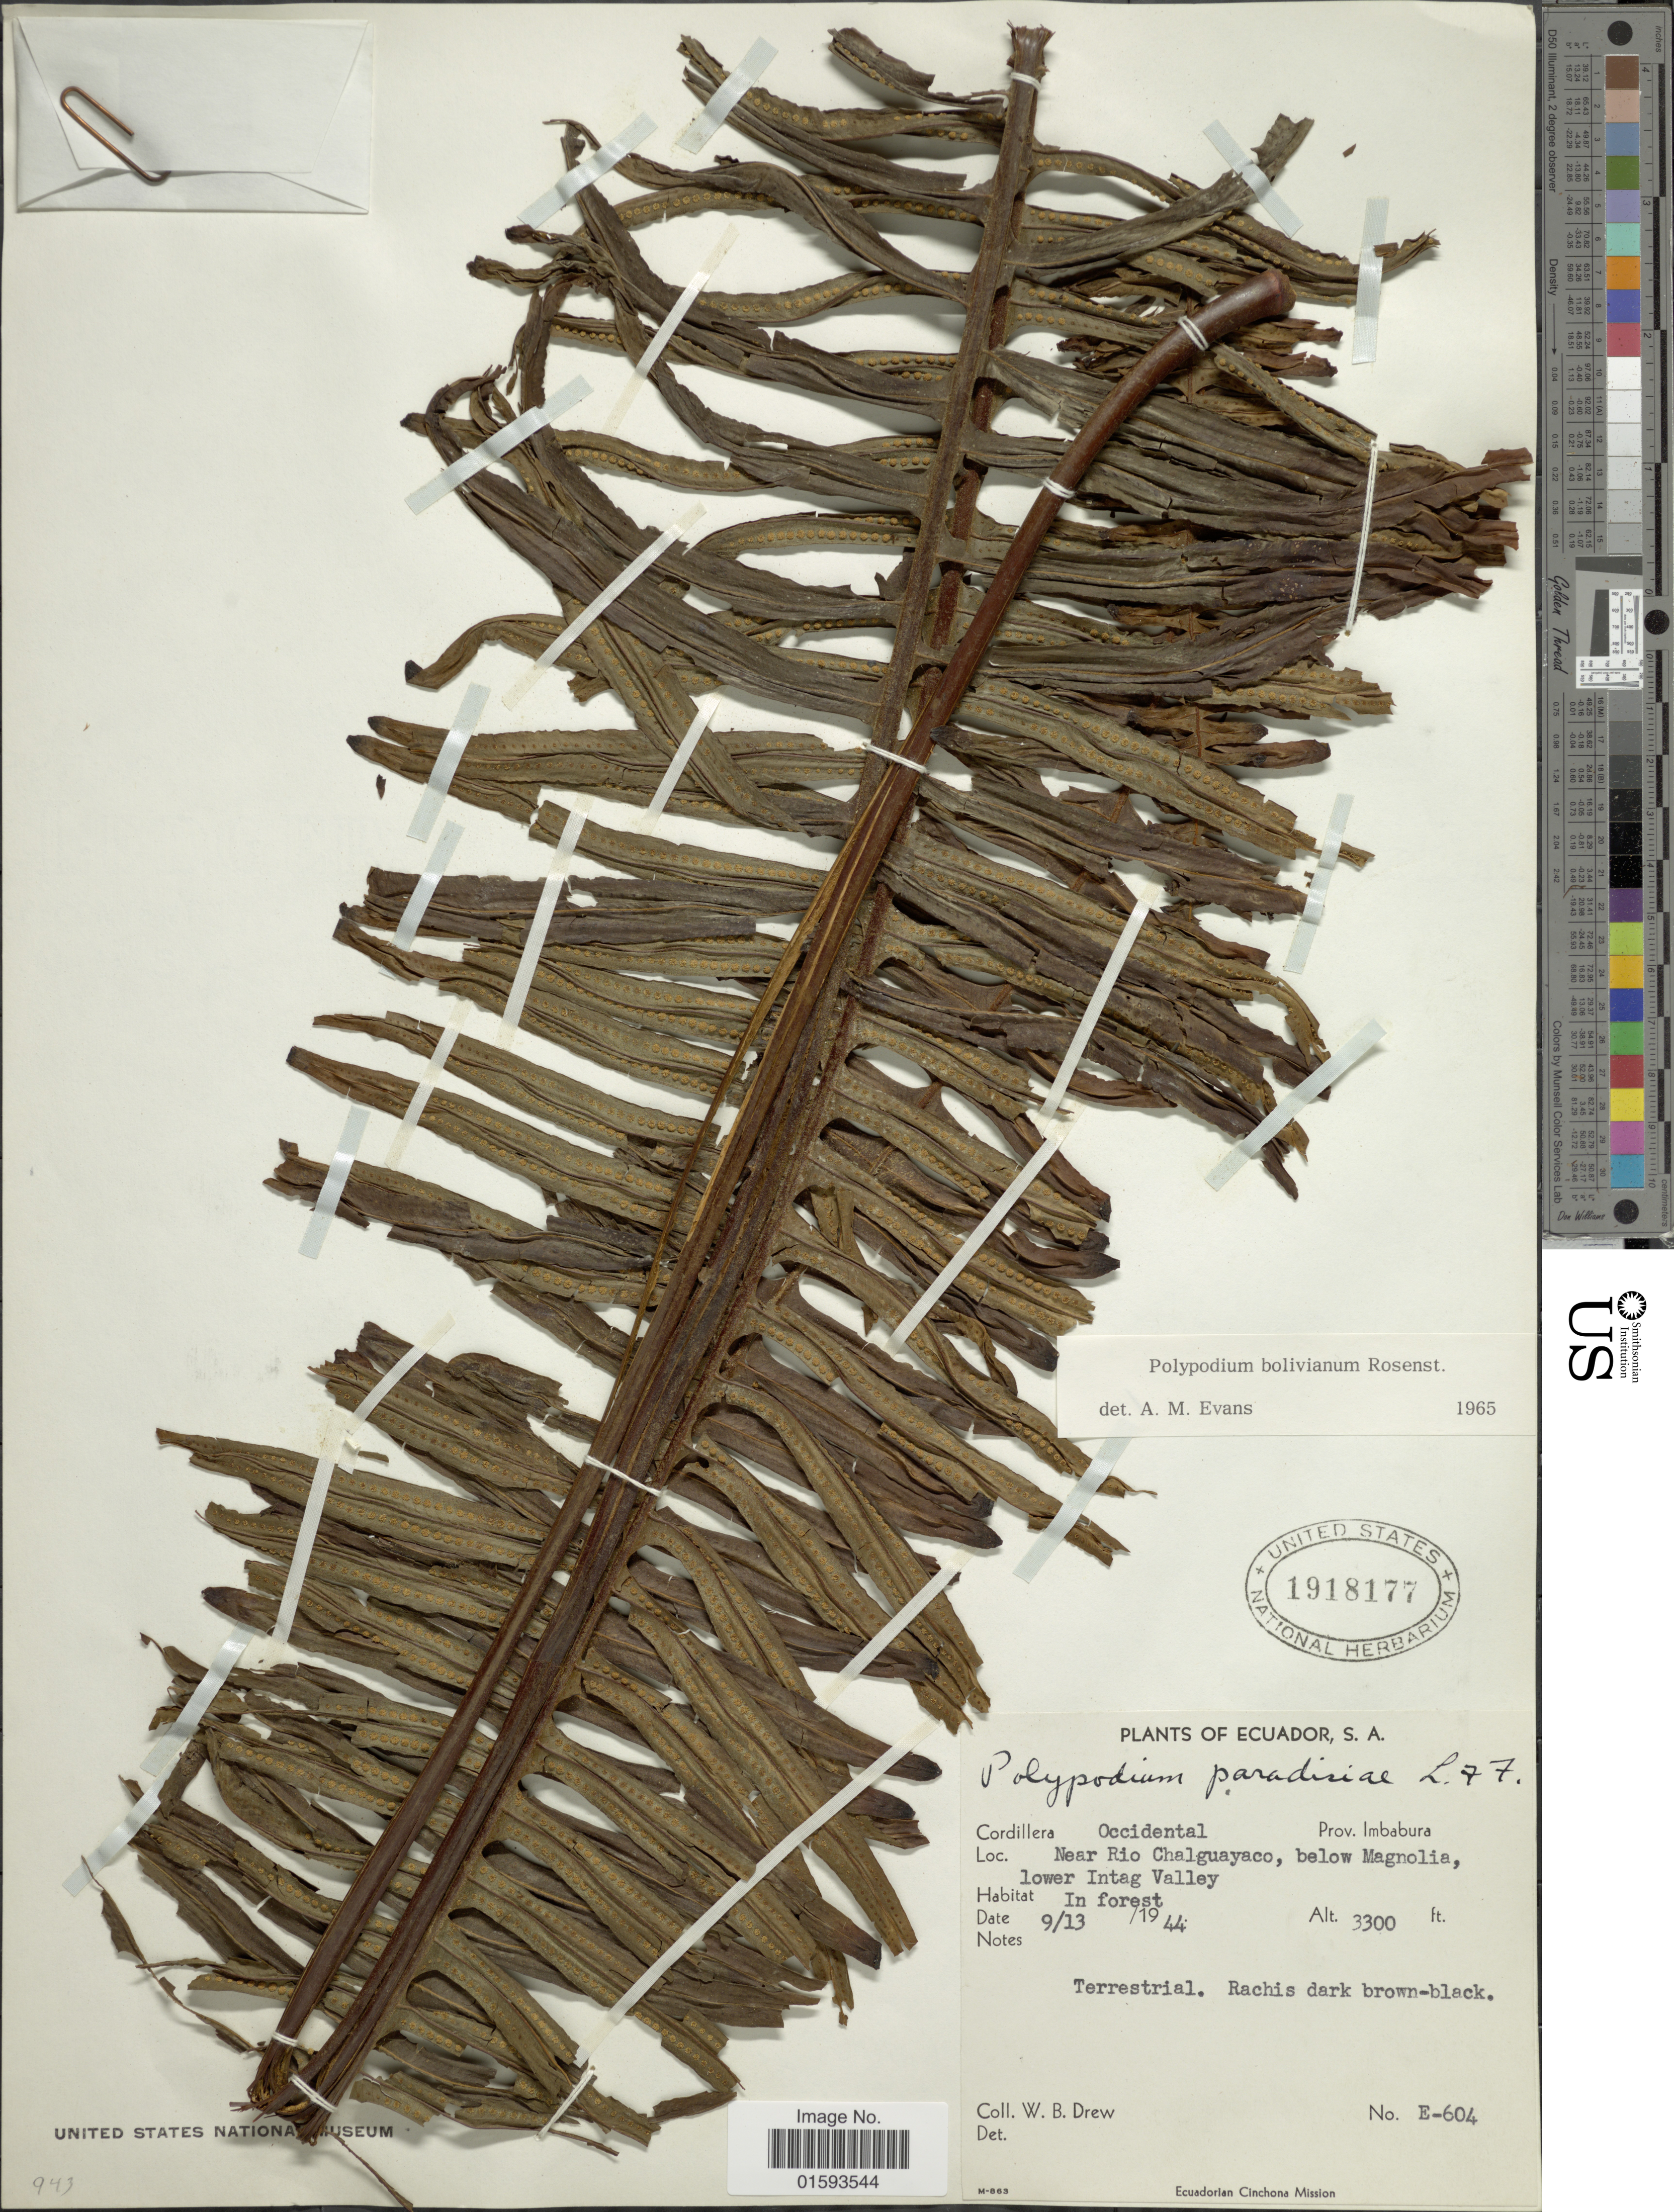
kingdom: Plantae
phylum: Tracheophyta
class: Polypodiopsida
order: Polypodiales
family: Polypodiaceae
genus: Pecluma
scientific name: Pecluma divaricata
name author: (E. Fourn.) Mickel & Beitel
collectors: W. B. Drew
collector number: E604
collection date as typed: Transcribed d/m/y: /9/13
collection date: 1944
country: Ecuador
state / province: Imbabura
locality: Cordillera Occidental , Near Rio Chalguayaco, below Magnolia, lower Intag Valley, in forest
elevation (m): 1006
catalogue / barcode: US 1918177